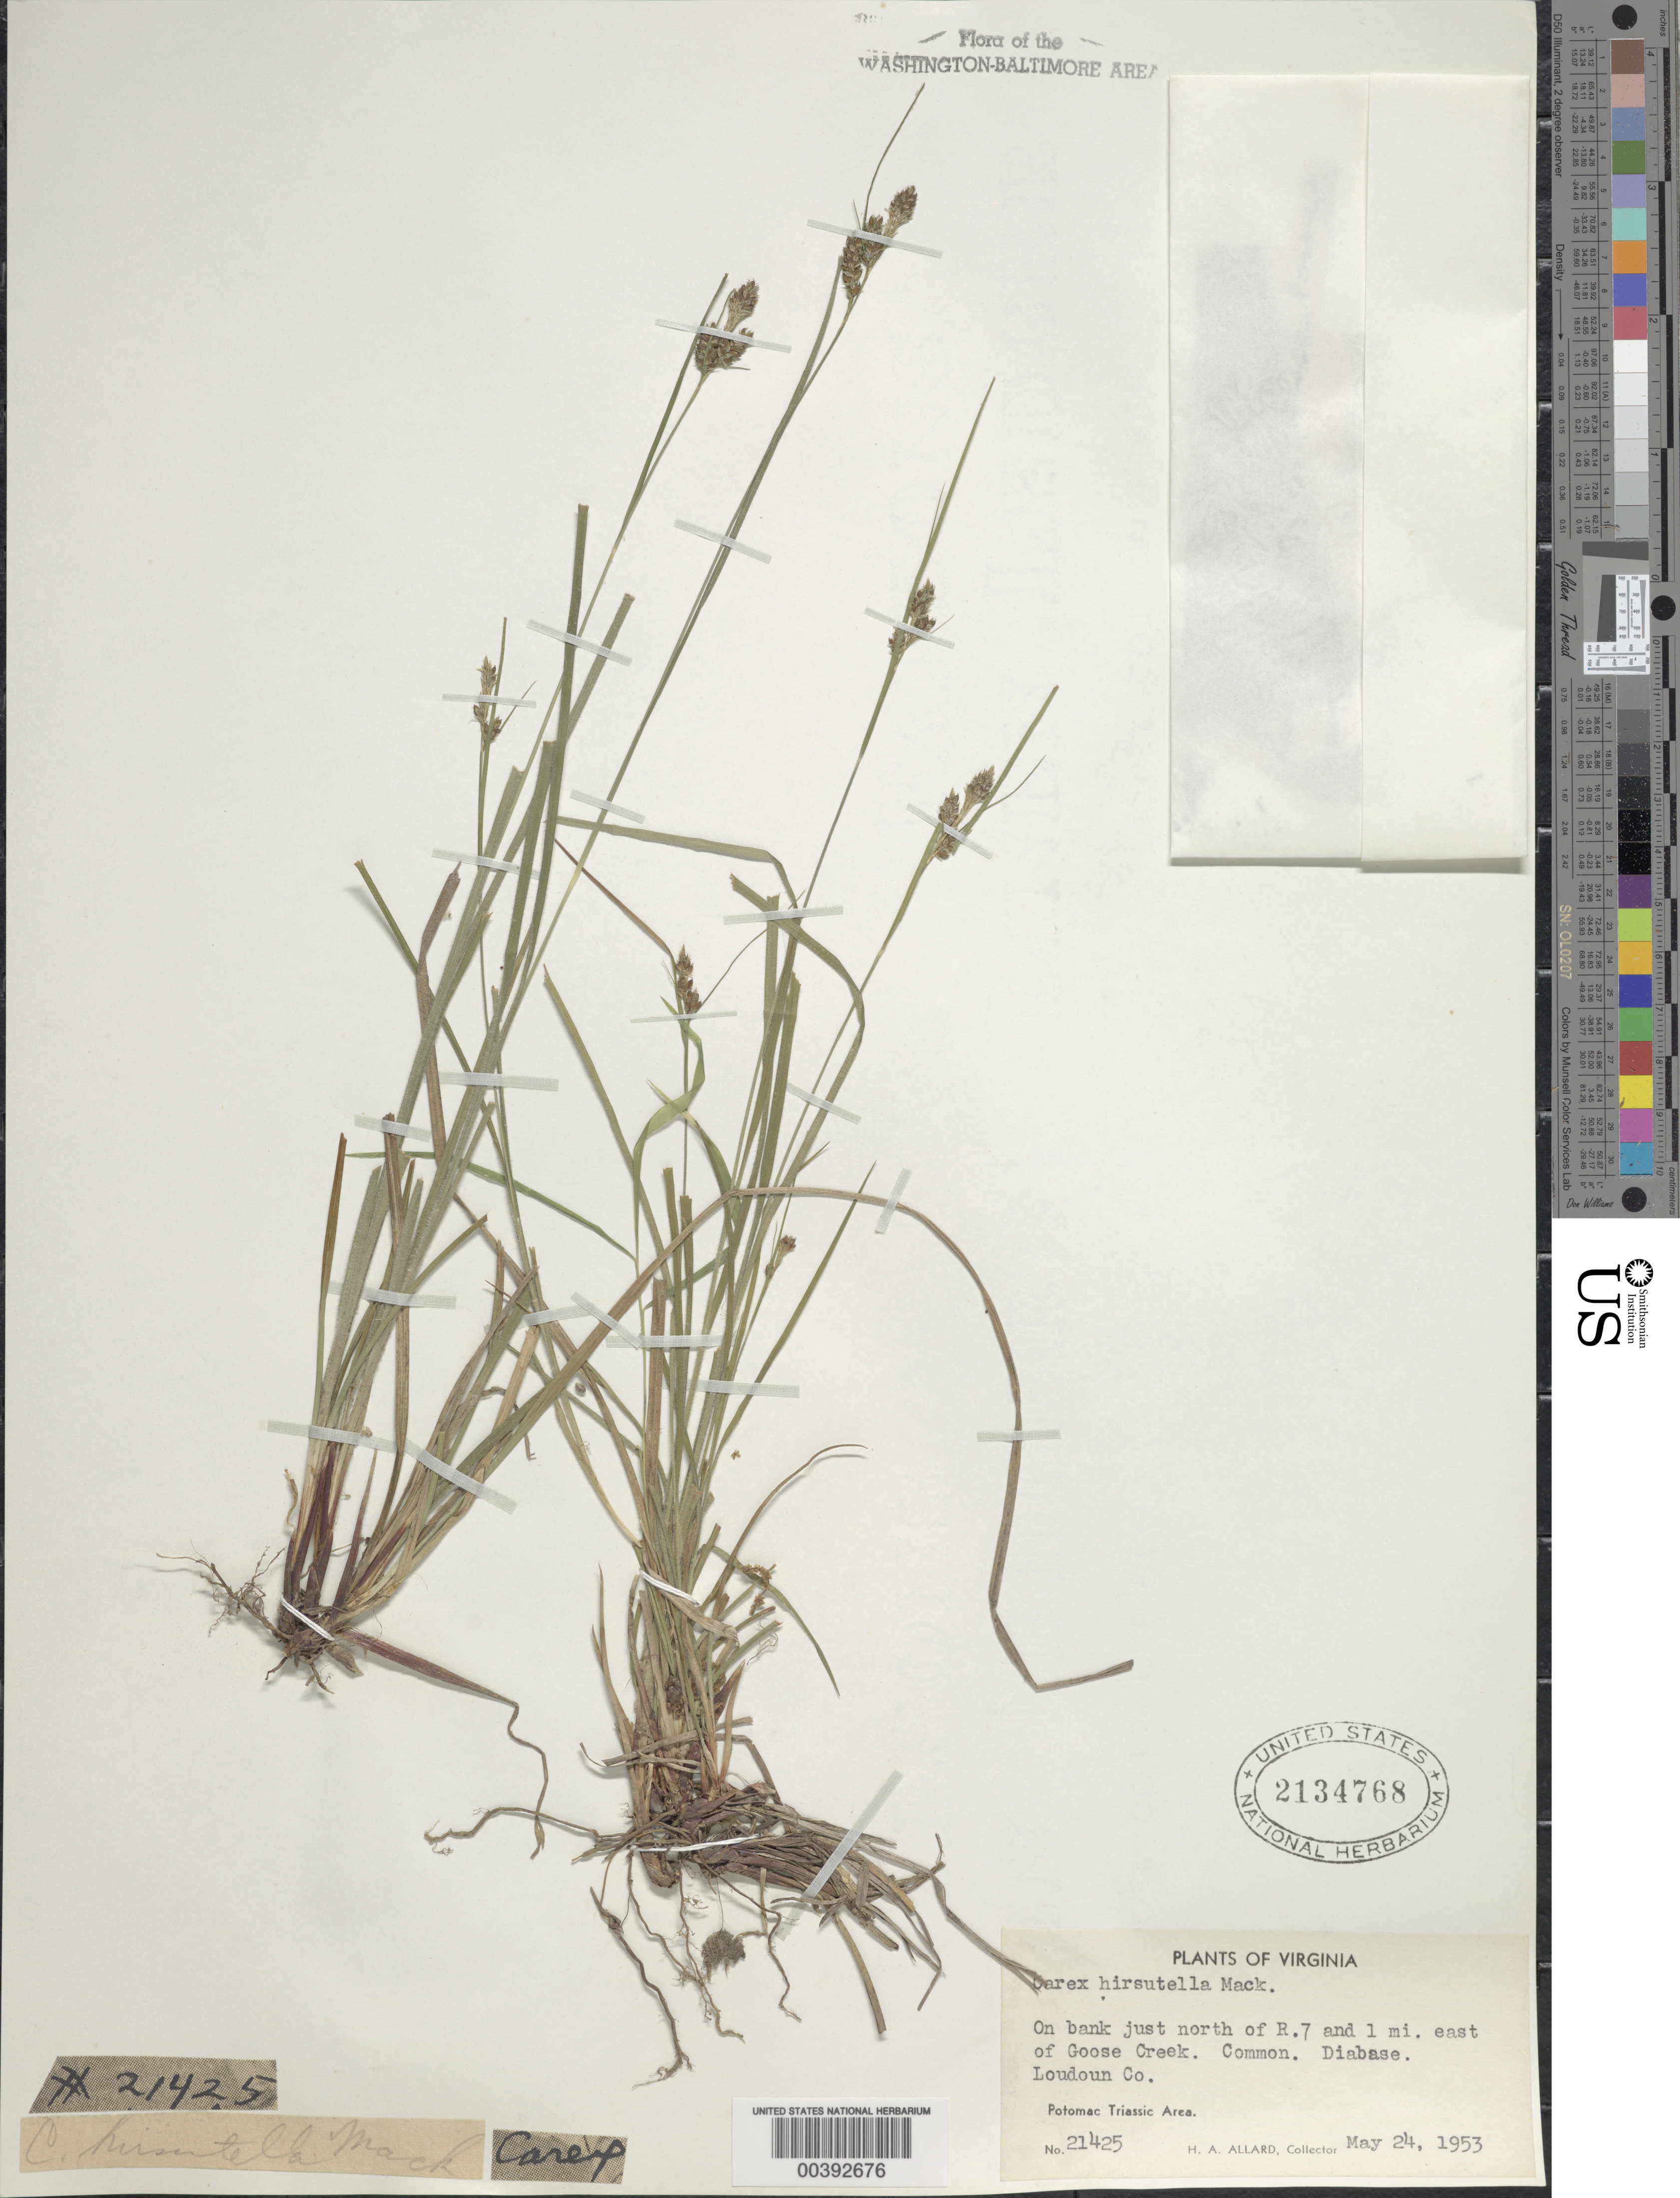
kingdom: Plantae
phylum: Tracheophyta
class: Liliopsida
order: Poales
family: Cyperaceae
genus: Carex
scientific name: Carex hirsutella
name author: Mack.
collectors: H. A. Allard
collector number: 21425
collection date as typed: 24 May 1953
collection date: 1953-05-24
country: United States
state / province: Virginia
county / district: Loudoun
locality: North of Route 7 and east of Goose Creek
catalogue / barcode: US 2134768